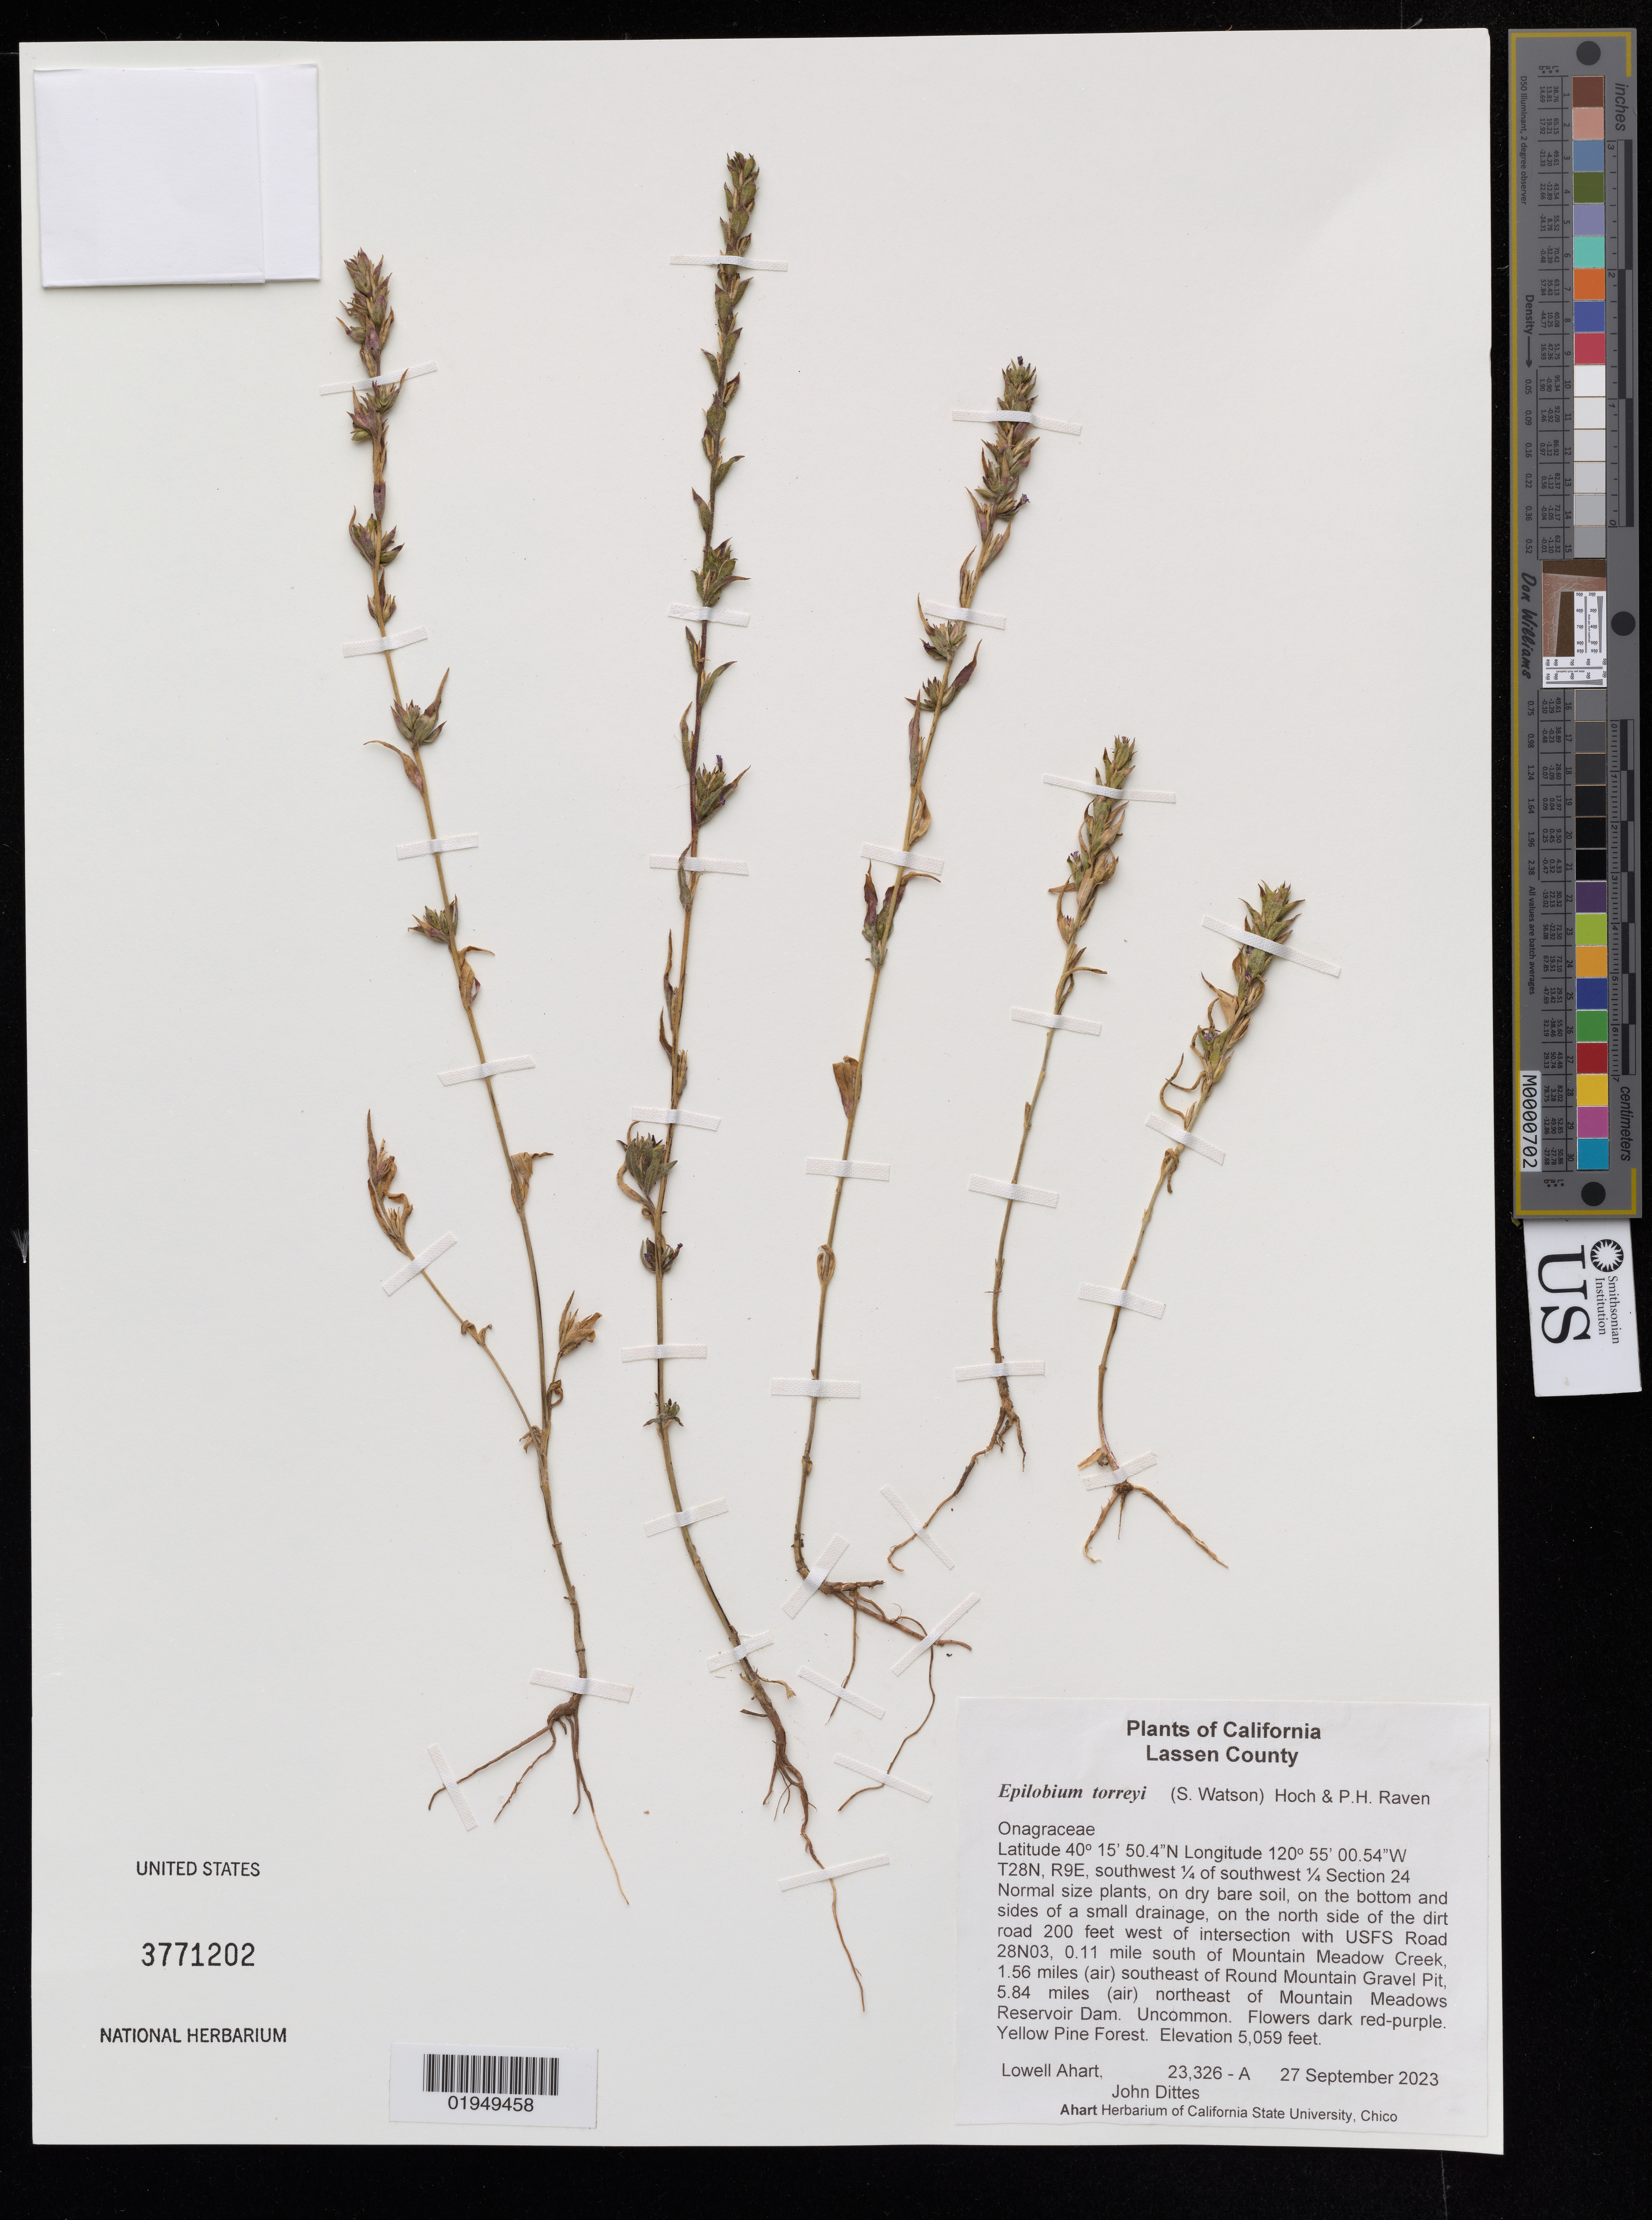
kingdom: Plantae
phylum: Tracheophyta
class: Magnoliopsida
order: Myrtales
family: Onagraceae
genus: Epilobium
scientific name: Epilobium torreyi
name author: (S. Watson) Hoch & P.H. Raven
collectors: L. Ahart & J. Dittes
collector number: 23326-A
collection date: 2023-09-27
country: United States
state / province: California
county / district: Lassen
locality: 200 feet W of intersection with USFS road 28N03, 0.11 mile S of Mountain Meadow Creek, 1.56 miles (air) SE of Round Mountain Gravel Pit, 5.84 miles (air) NE of Mountain Meadows Reservoir Dam.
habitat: Yellow pine forest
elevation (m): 1542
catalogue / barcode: US 3771202